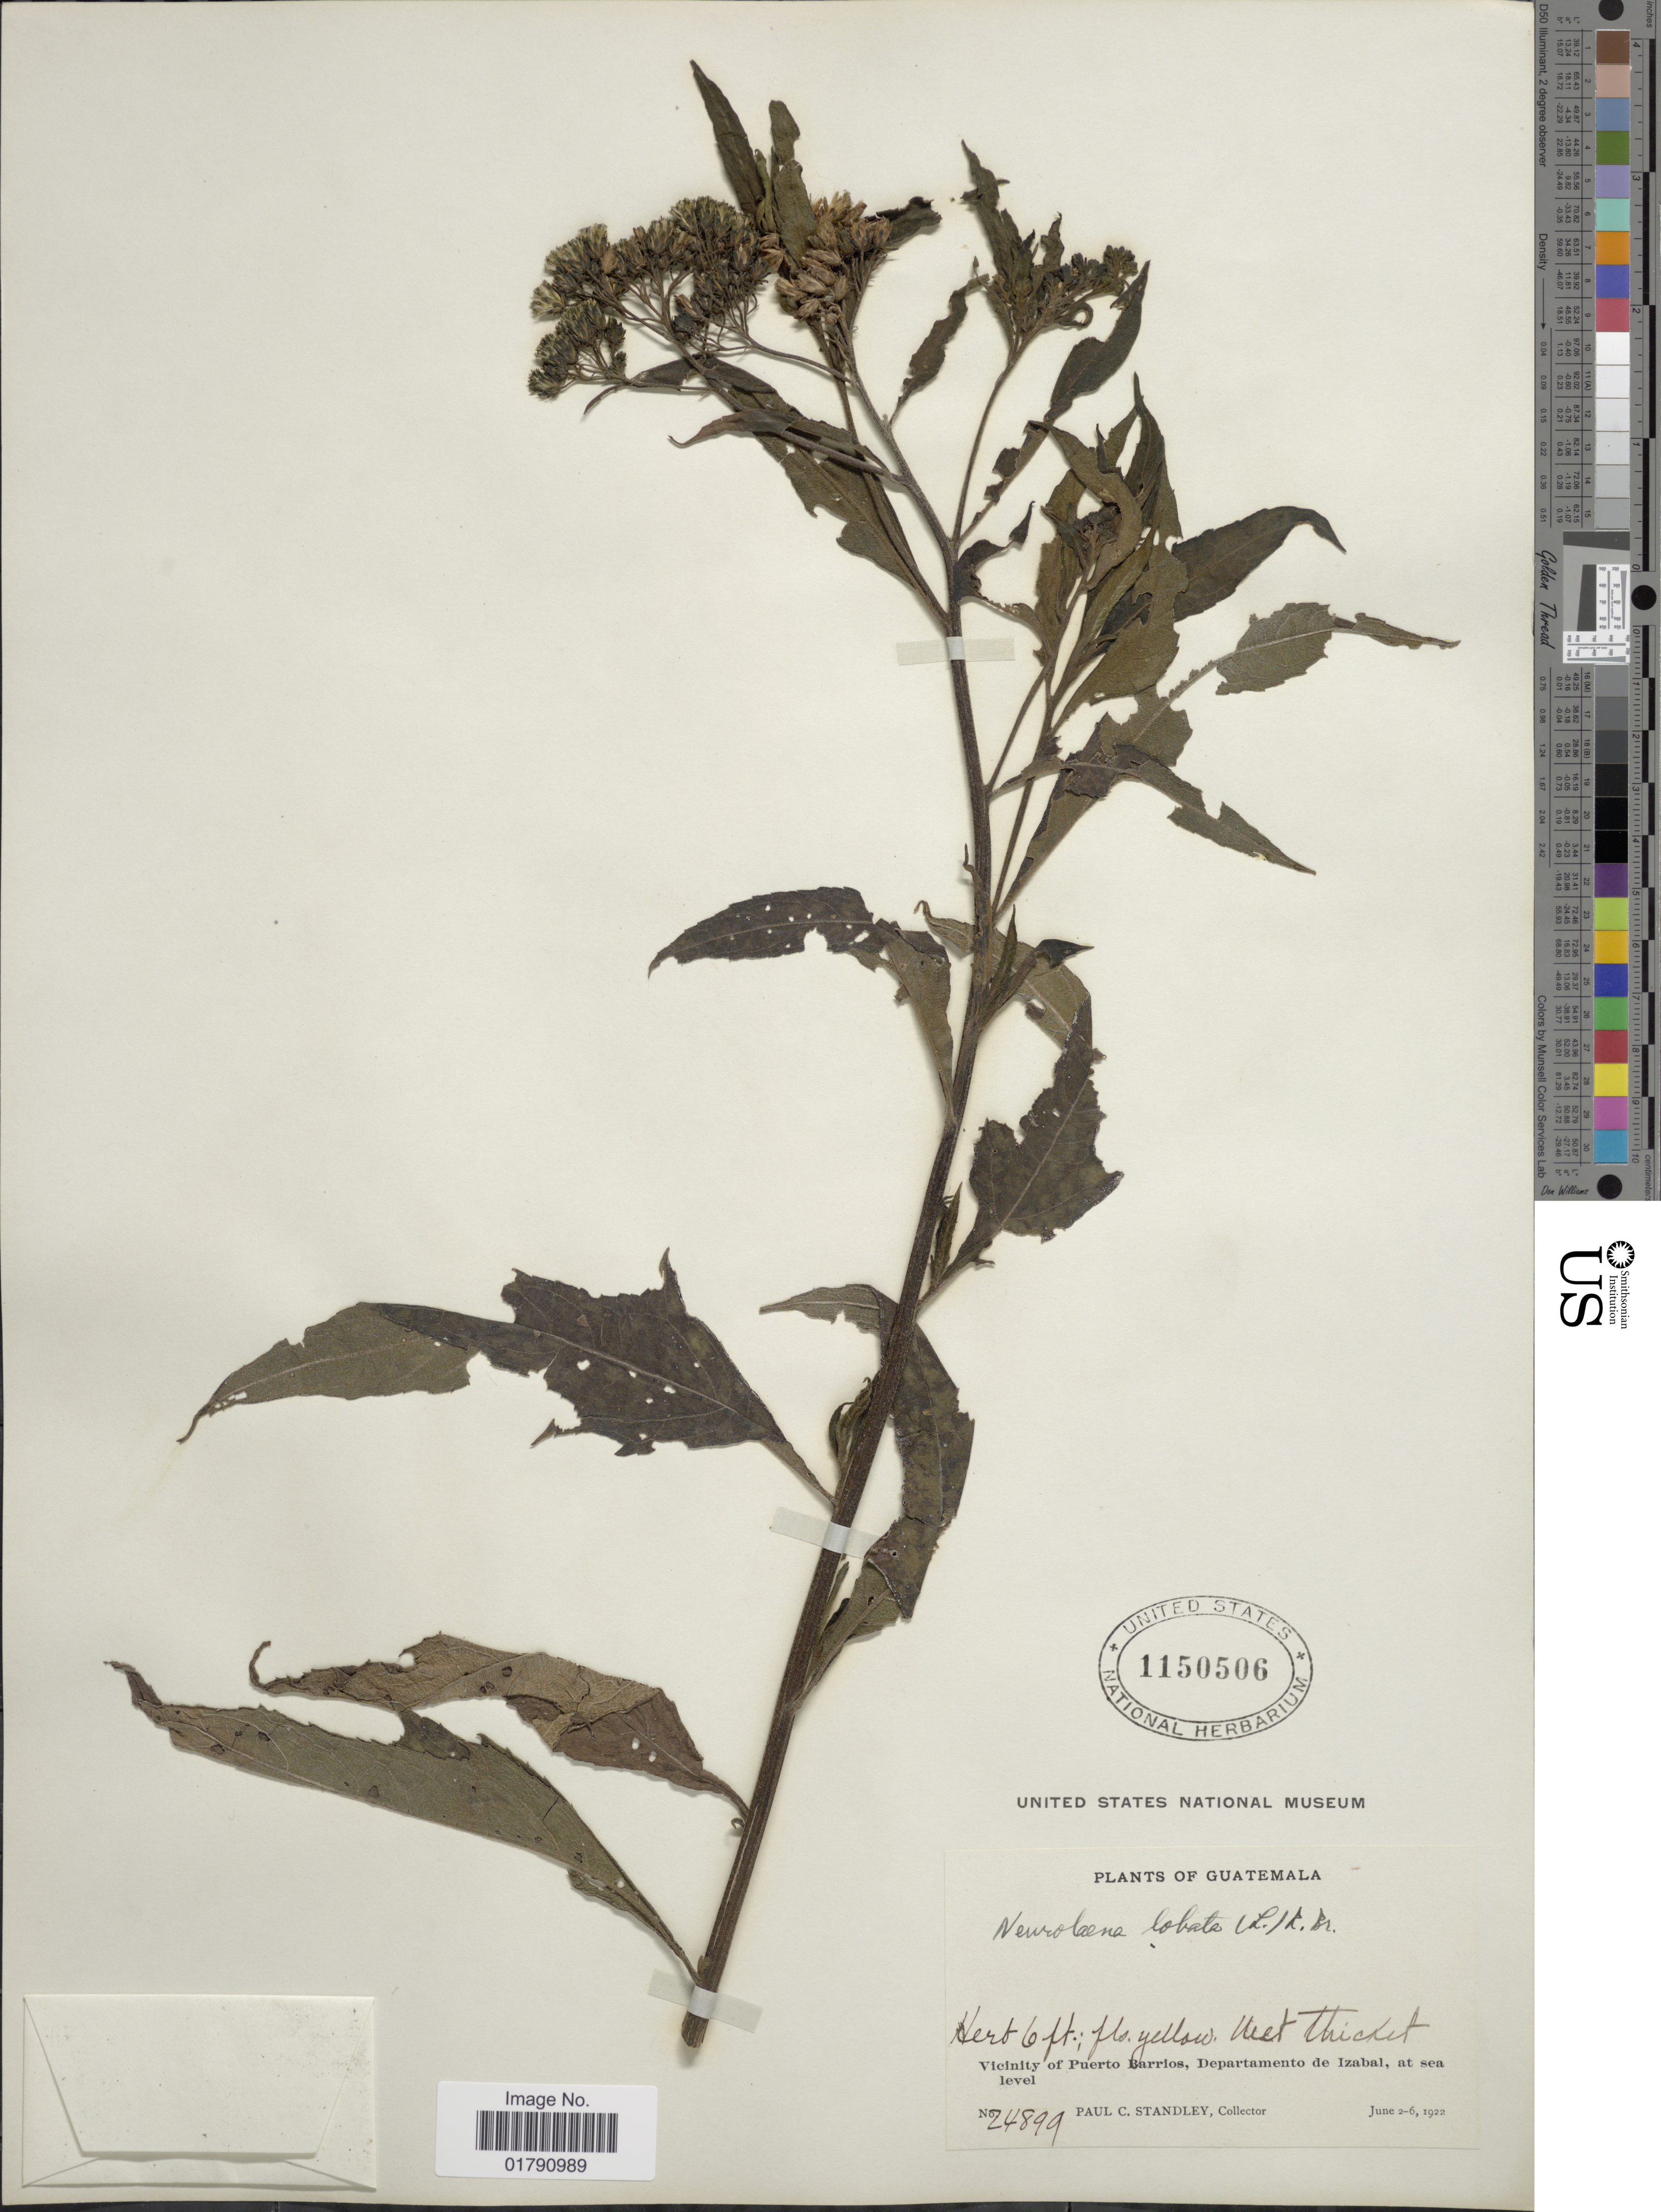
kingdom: Plantae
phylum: Tracheophyta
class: Magnoliopsida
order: Asterales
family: Asteraceae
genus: Neurolaena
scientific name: Neurolaena lobata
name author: (L.) R. Br. ex Cass.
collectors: P. C. Standley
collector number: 24899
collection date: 1922-06-02/1922-06-06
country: Guatemala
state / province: Izabal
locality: Vicinity of Puerto Barrios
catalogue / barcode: US 1150506